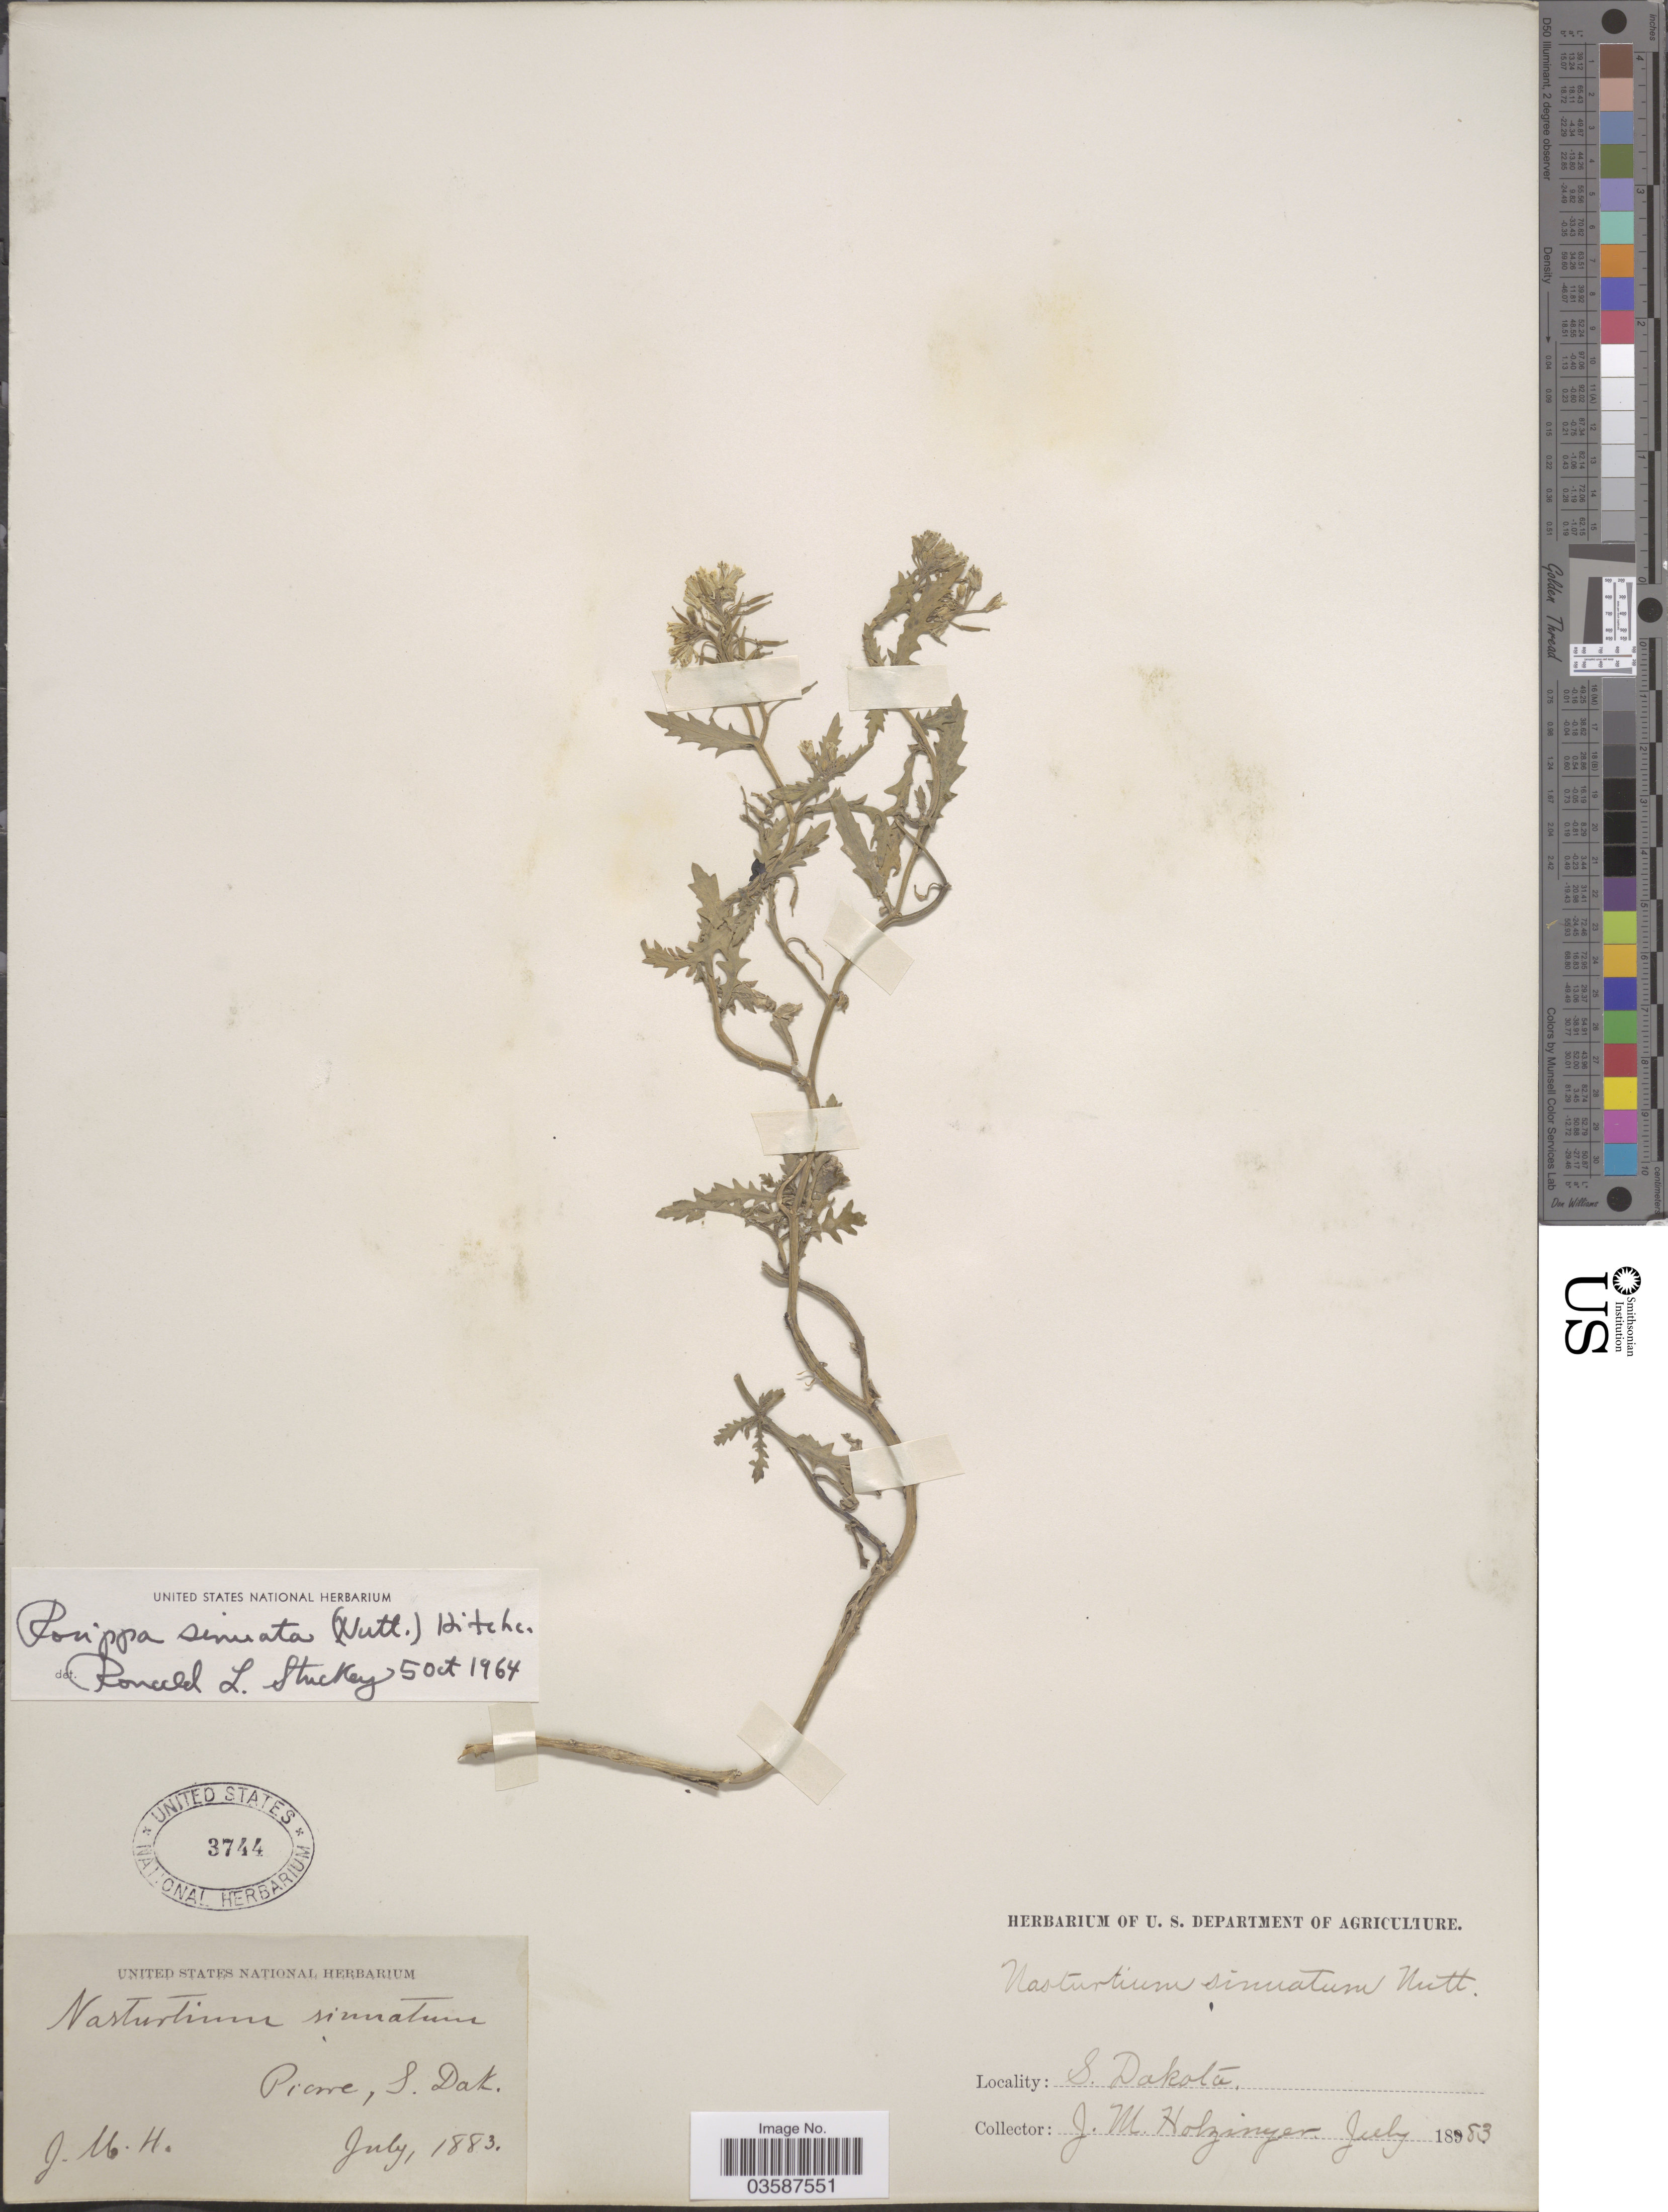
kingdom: Plantae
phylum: Tracheophyta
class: Magnoliopsida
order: Brassicales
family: Brassicaceae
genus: Rorippa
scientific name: Rorippa sinuata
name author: (Nutt.) Hitchc.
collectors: J. M. Holzinger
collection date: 1883-07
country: United States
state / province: South Dakota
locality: Pierre.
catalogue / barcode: US 3744